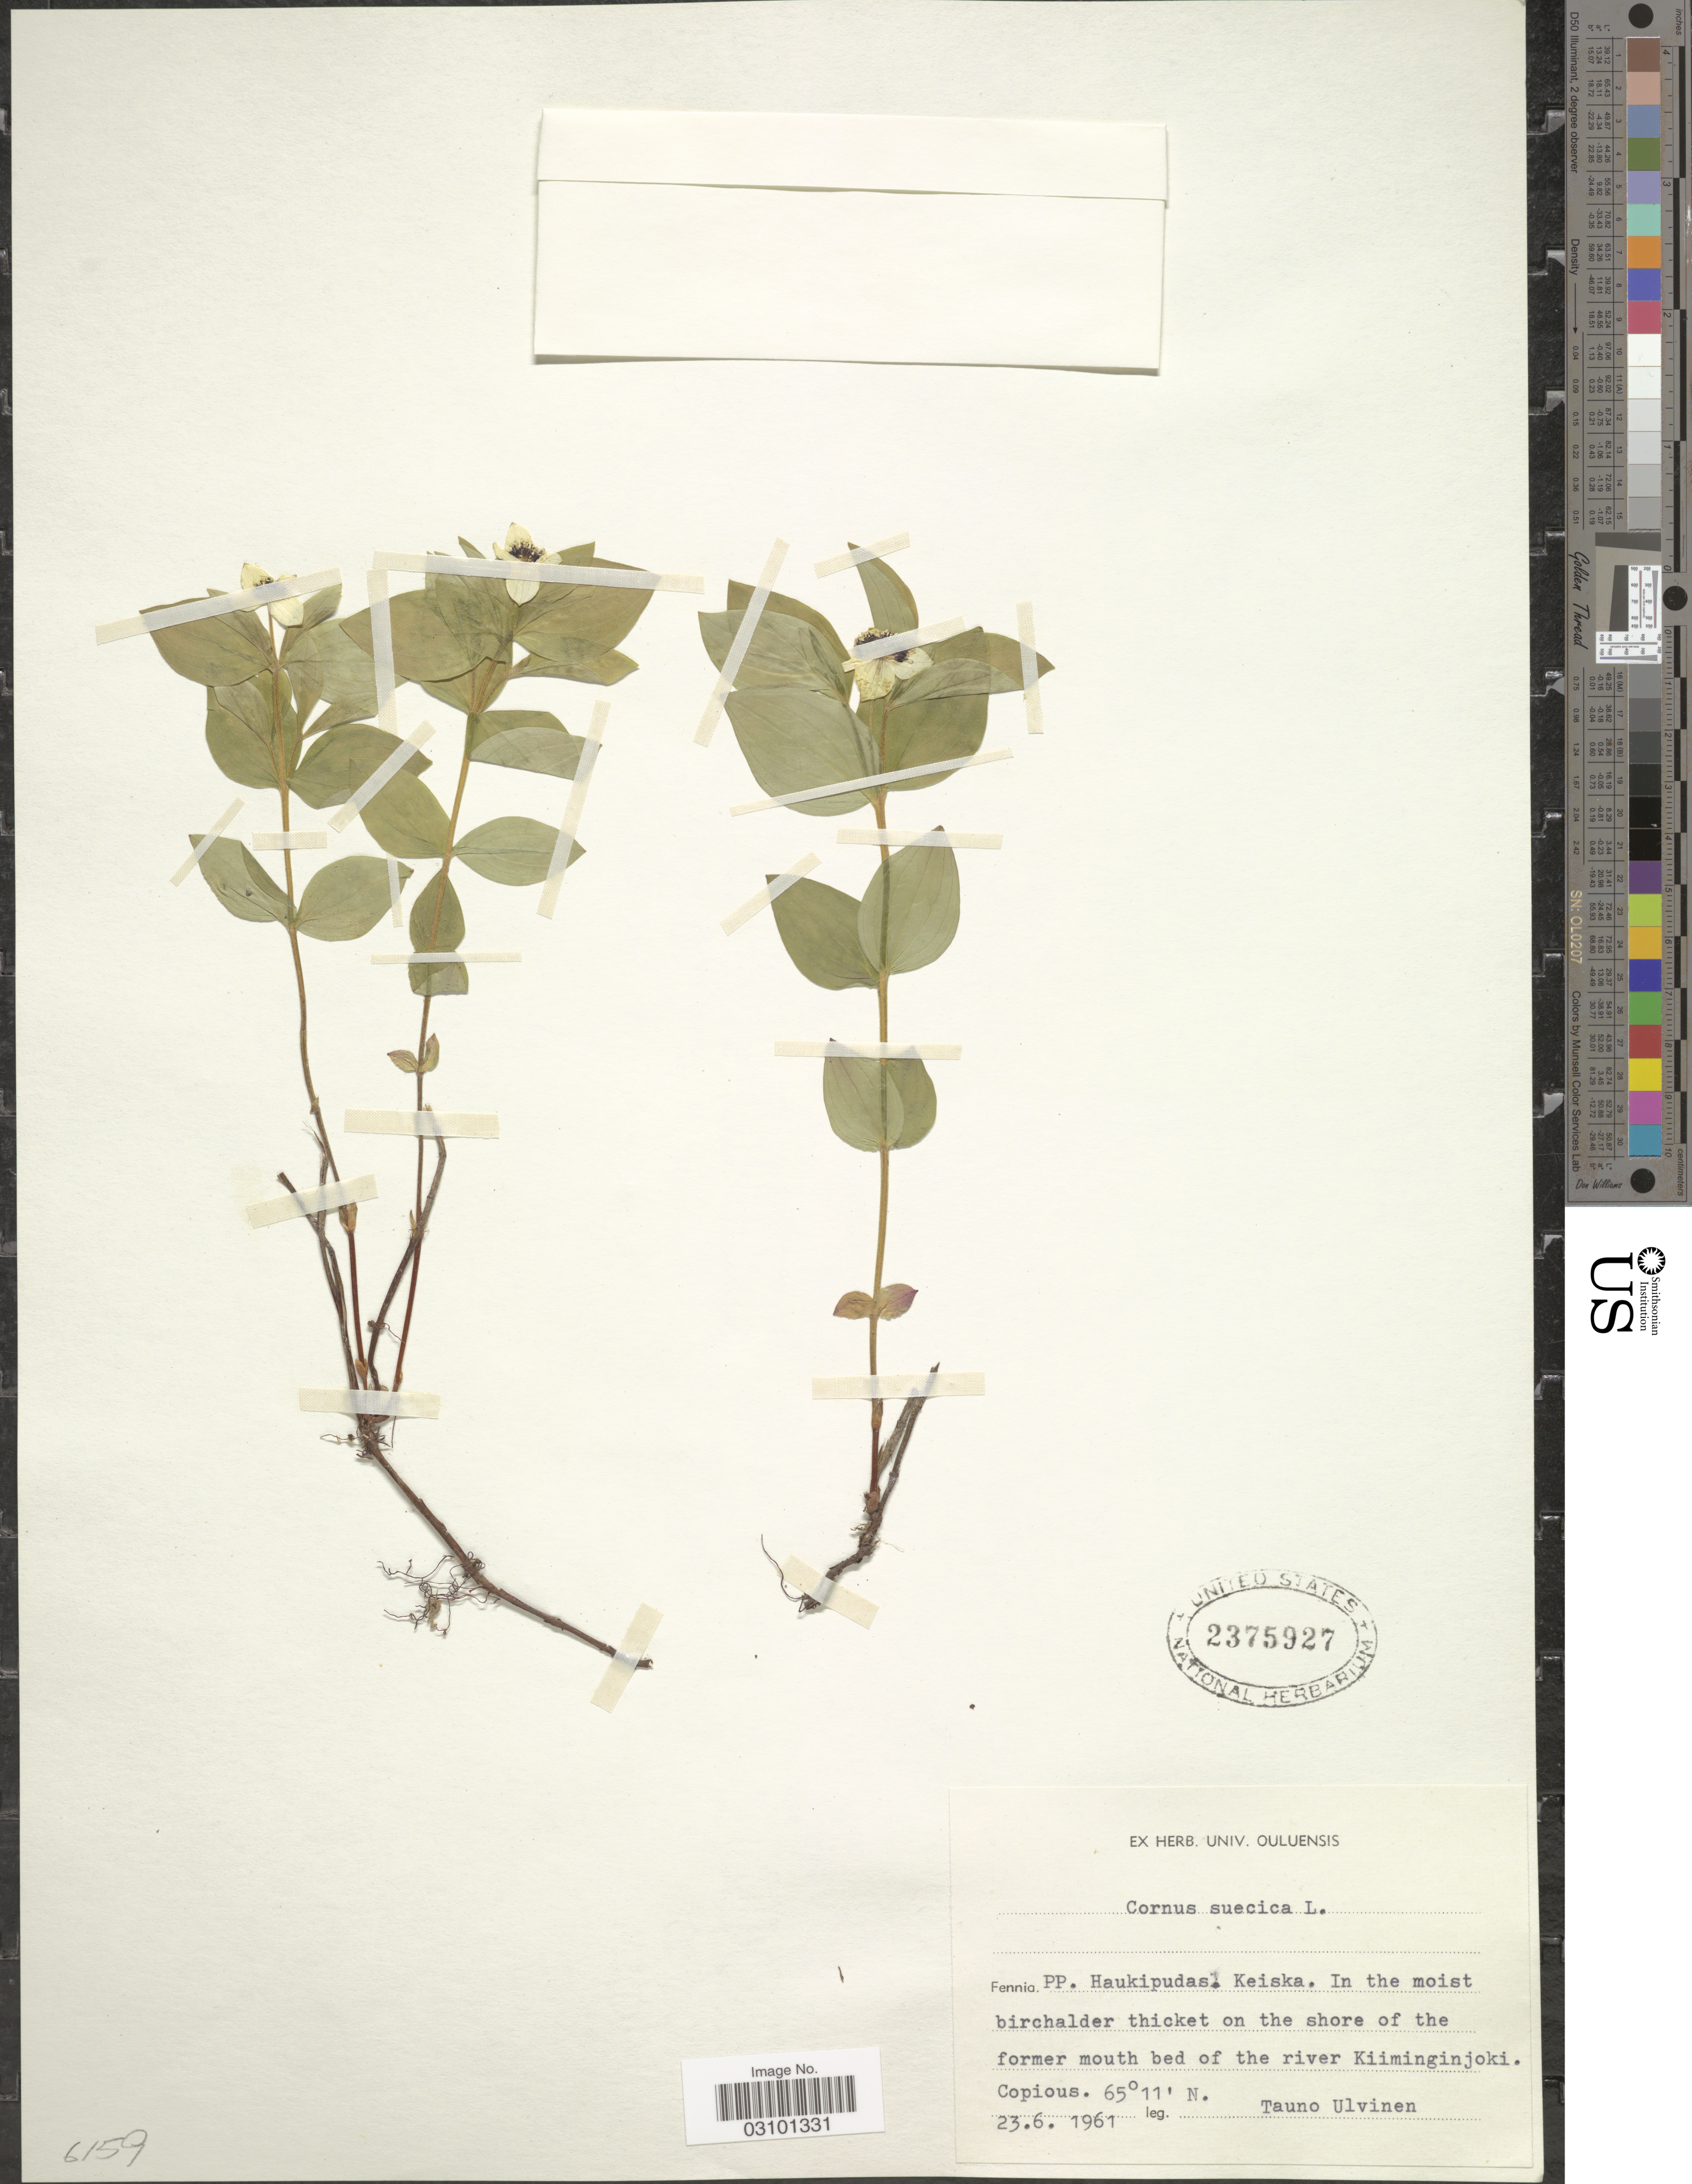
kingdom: Plantae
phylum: Tracheophyta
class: Magnoliopsida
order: Cornales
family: Cornaceae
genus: Cornus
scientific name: Cornus suecica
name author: L.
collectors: T. Ulvinen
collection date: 1961-06-23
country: Finland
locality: Fennia. PP. Haukipudas. Keiska. In the moist birchalder thicket on the shore of the former mouth bed of the river Kiiminginjoki. Copious.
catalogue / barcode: US 2375927